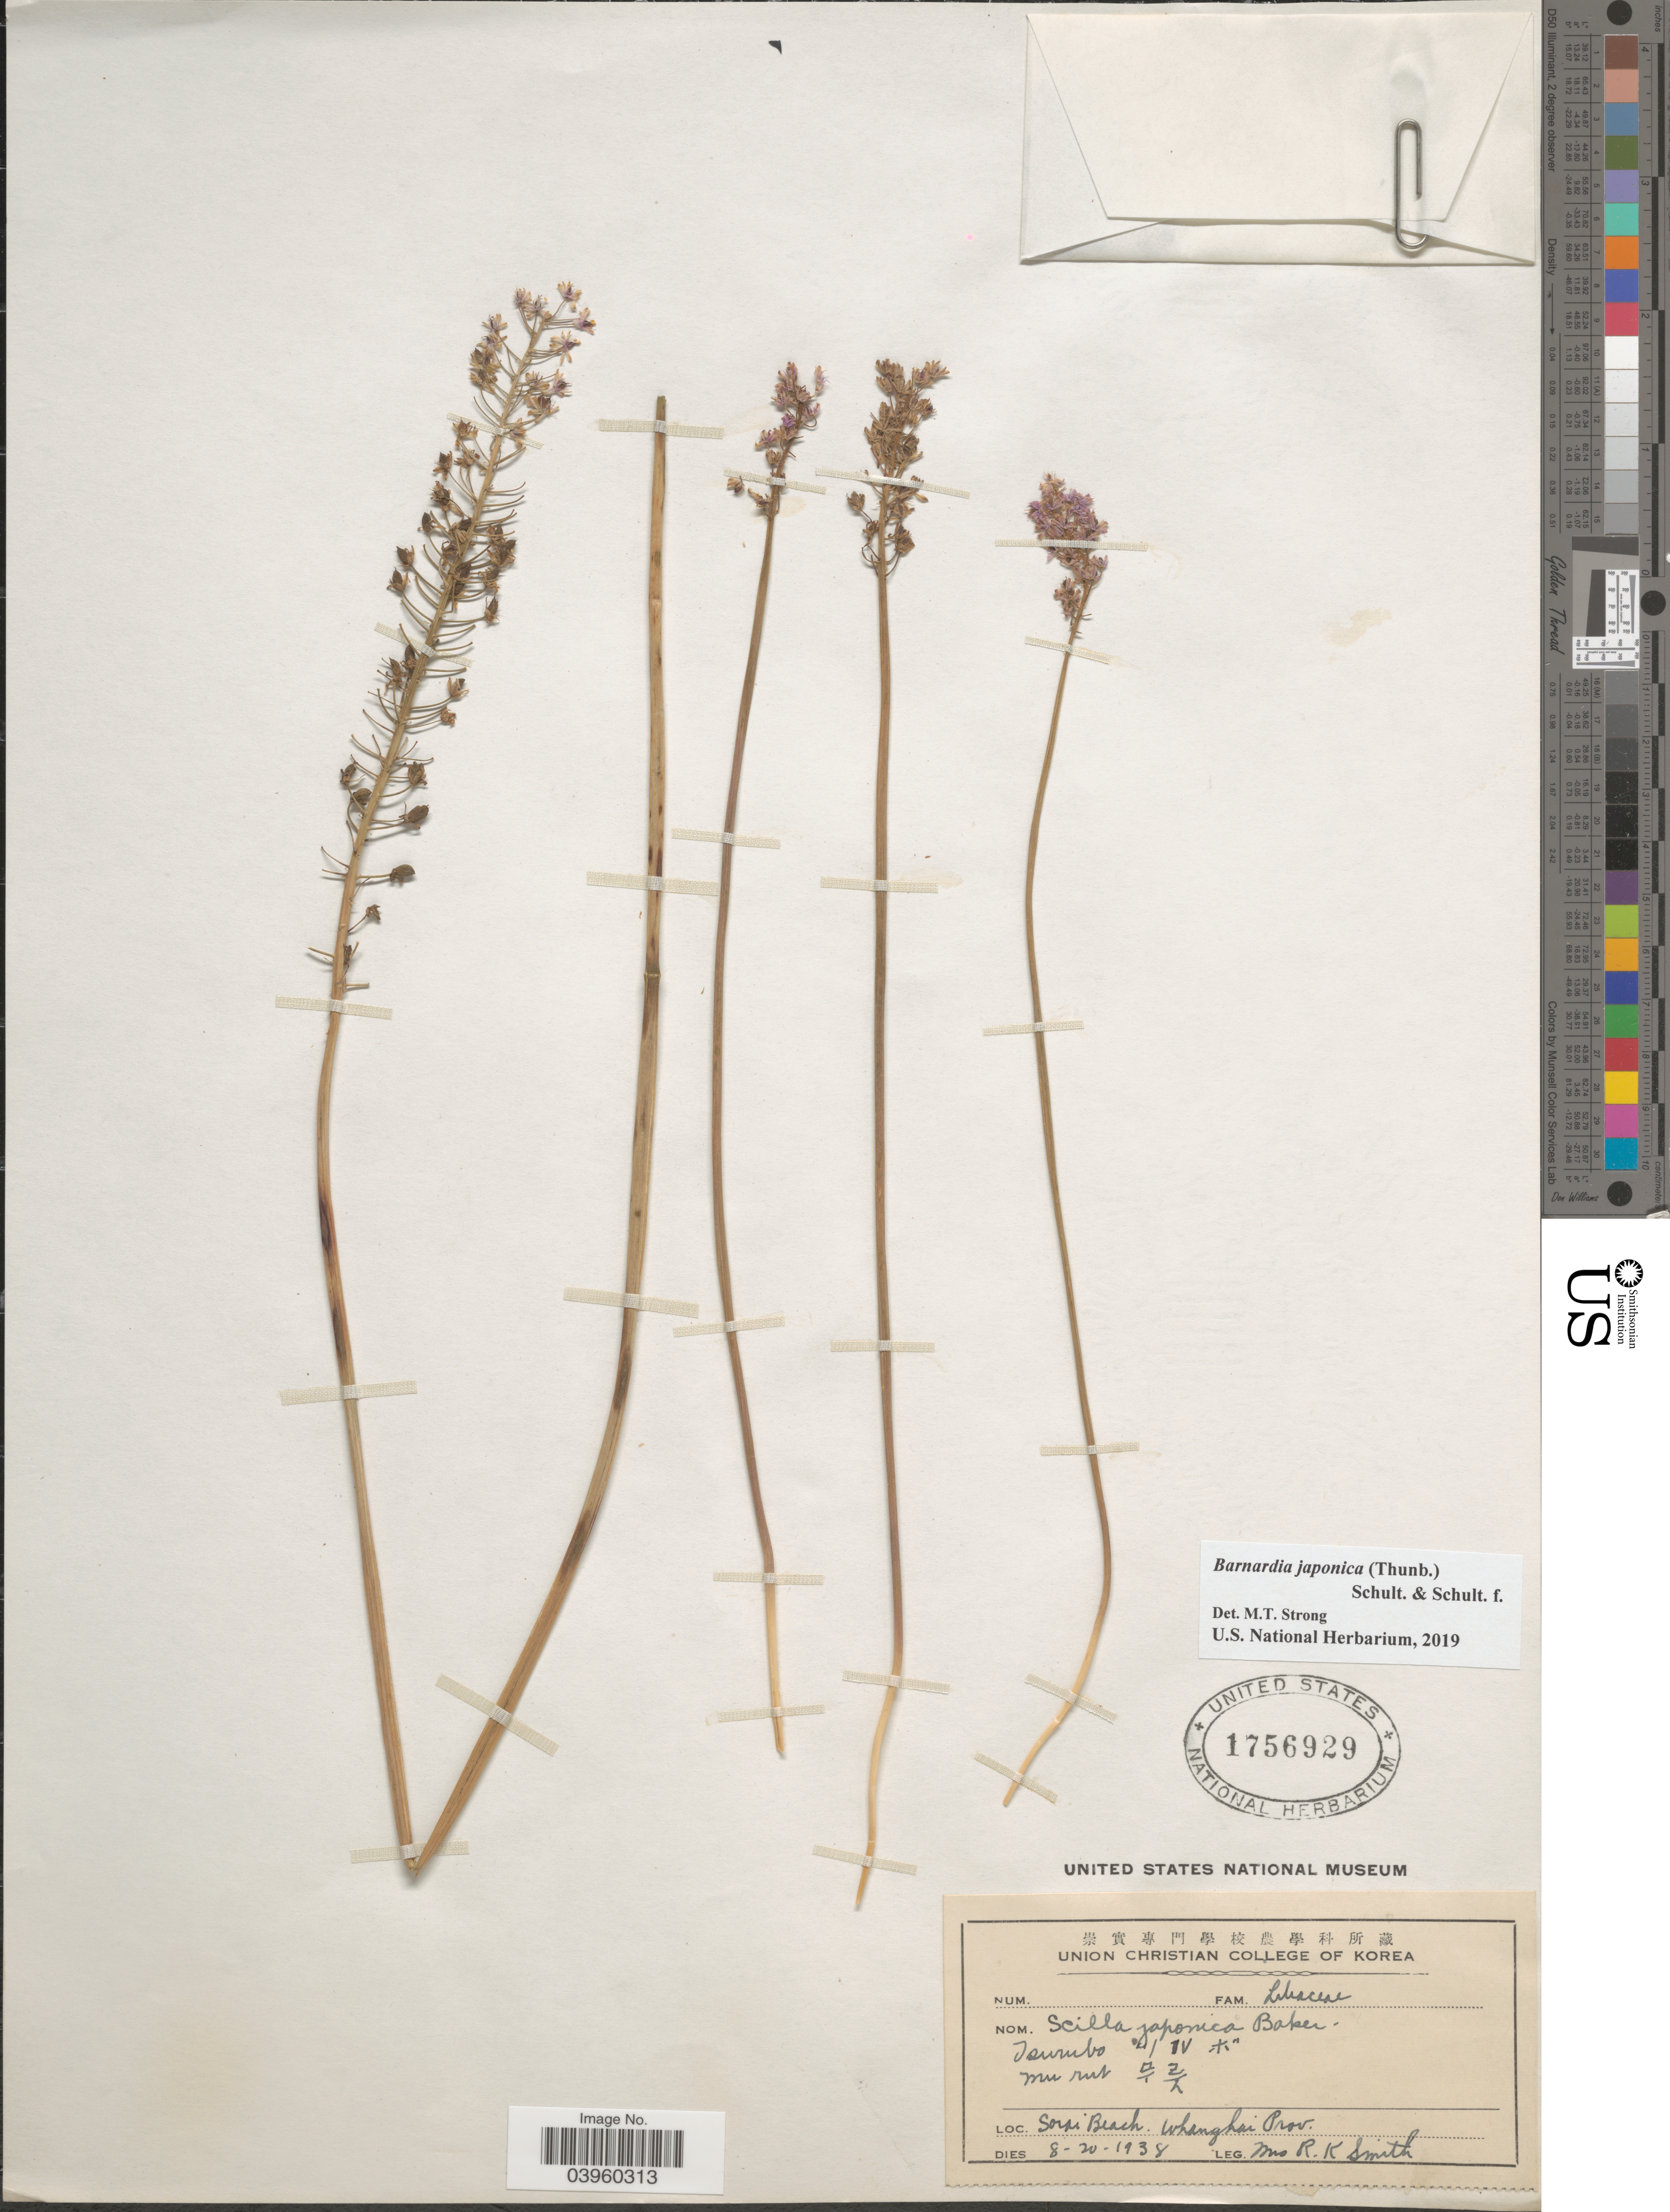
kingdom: Plantae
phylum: Tracheophyta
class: Liliopsida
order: Asparagales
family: Asparagaceae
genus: Barnardia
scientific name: Barnardia japonica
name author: (Thunb.) Schult. & Schult. f.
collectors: Mrs. R. K. Smith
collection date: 1938-08-20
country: North Korea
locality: Sorai Beach, Whanghai Prov.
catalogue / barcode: US 1756929